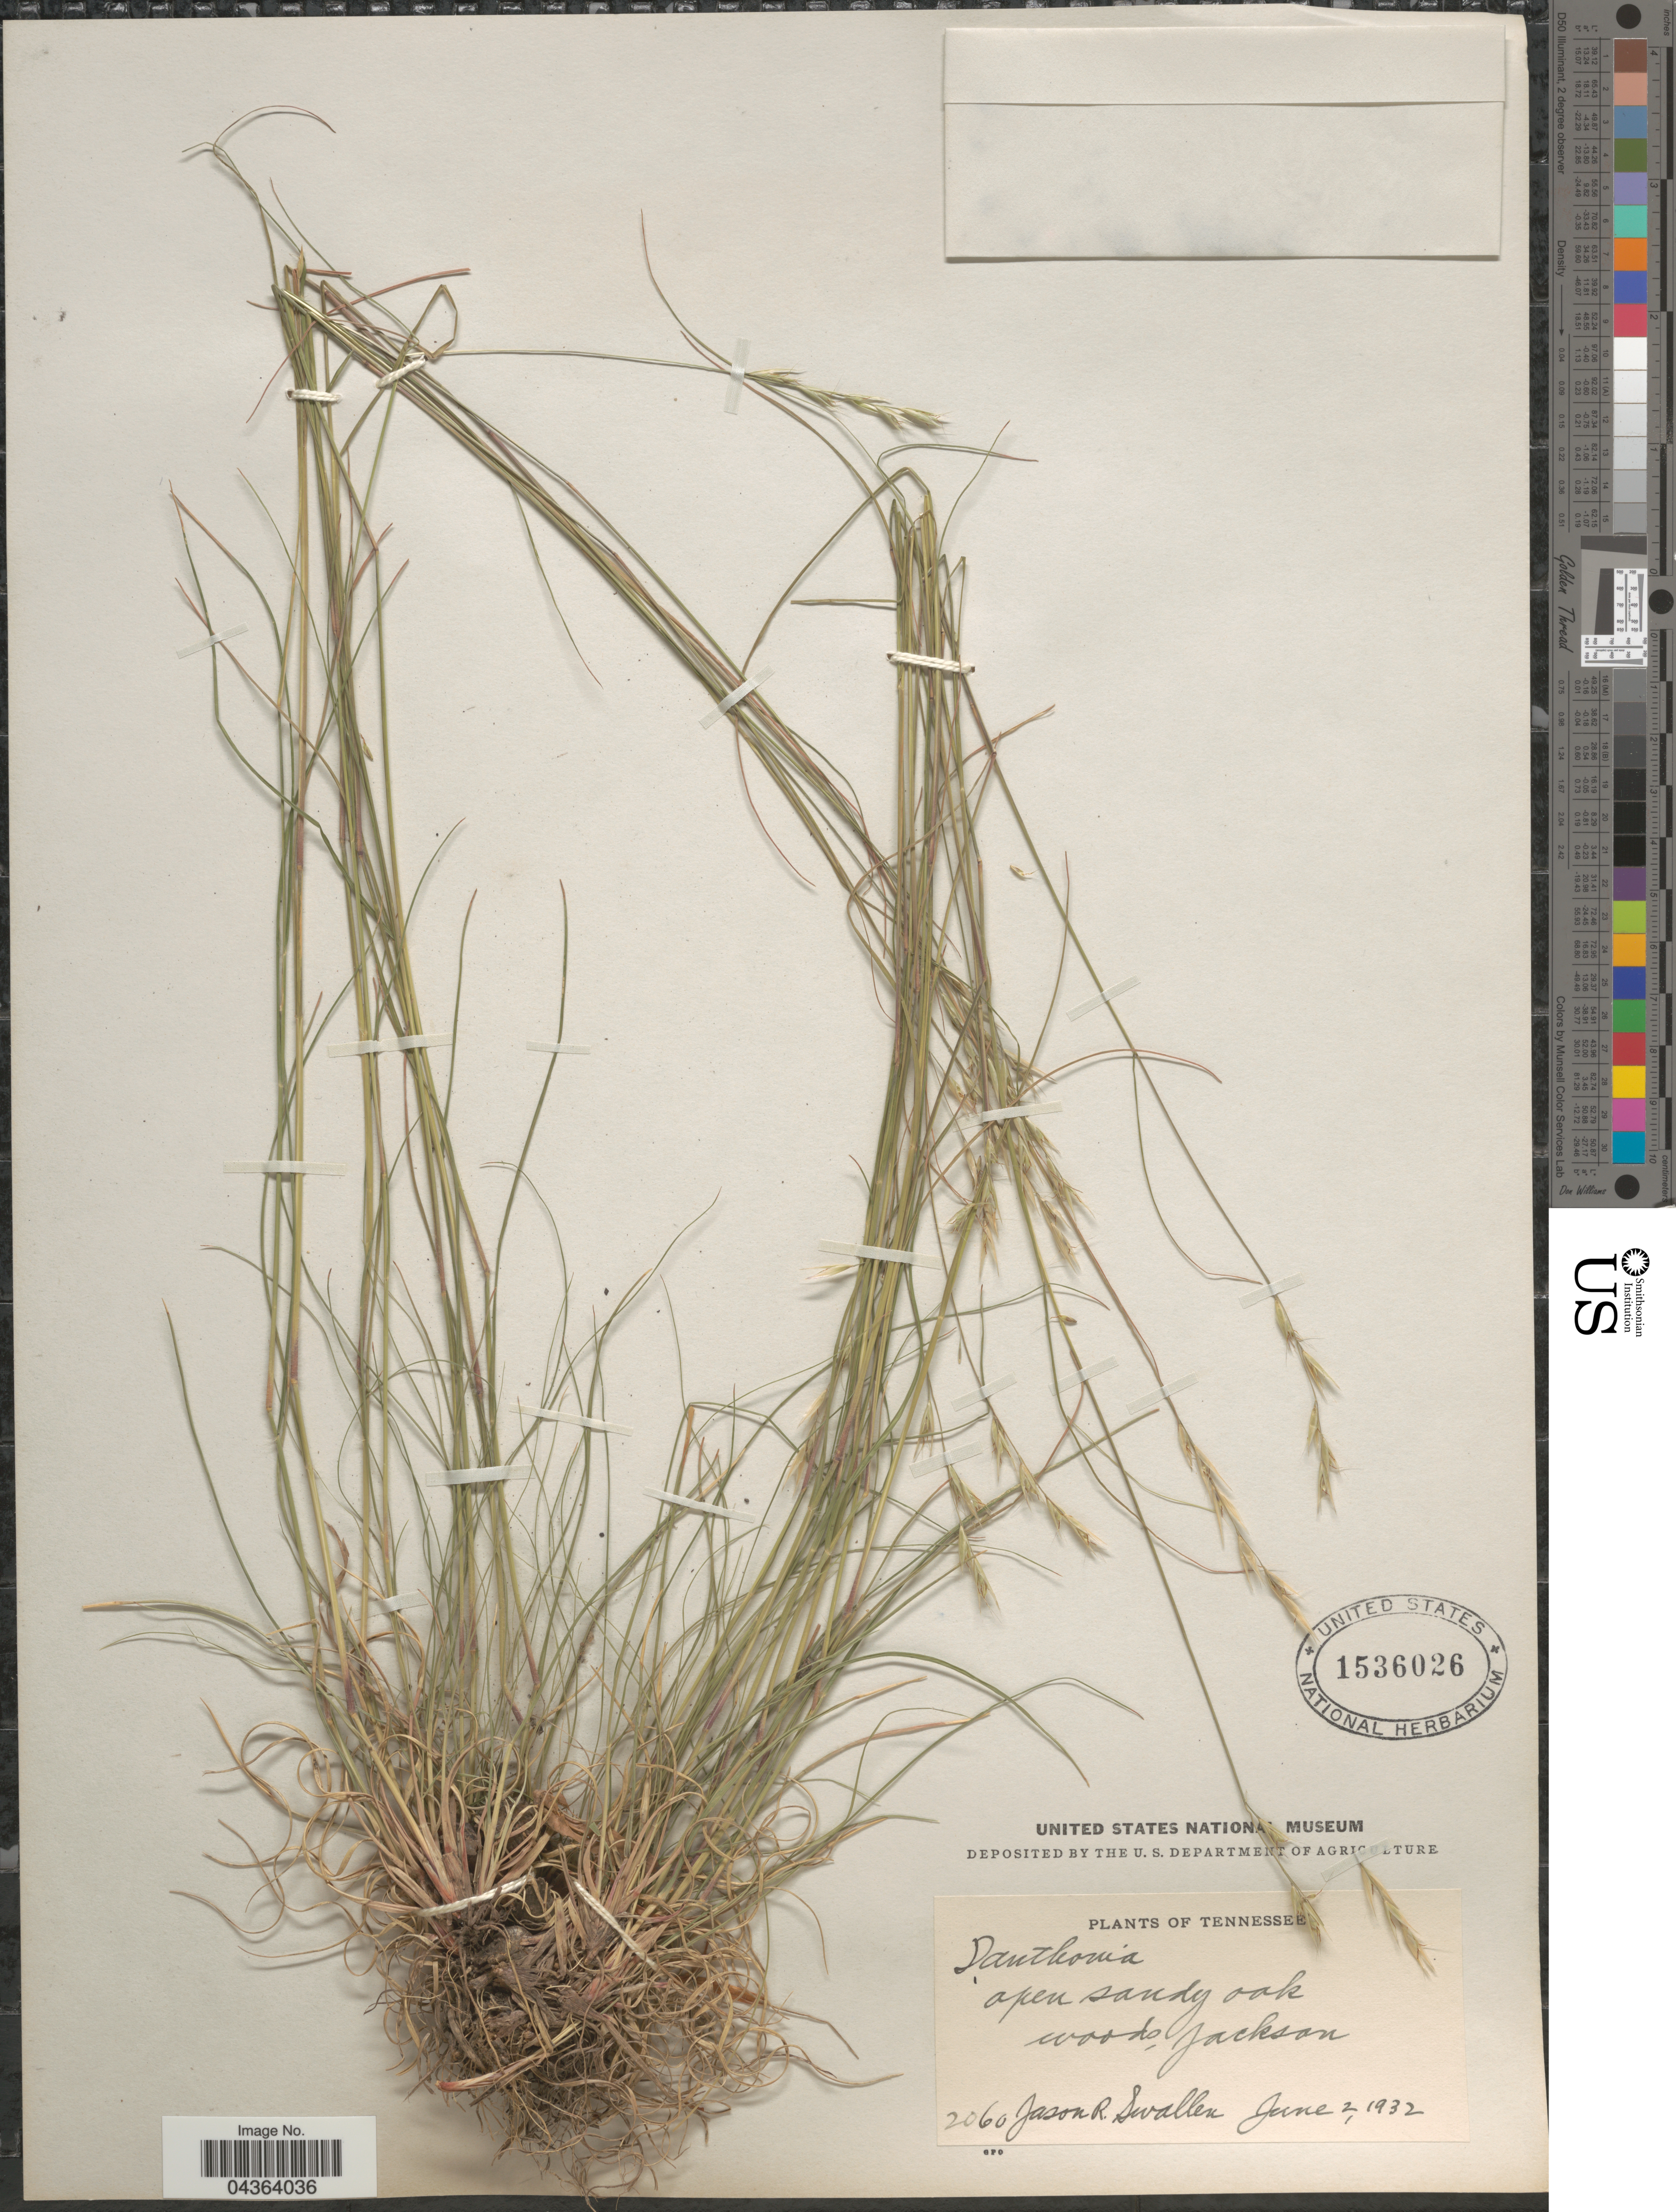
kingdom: Plantae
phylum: Tracheophyta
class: Liliopsida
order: Poales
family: Poaceae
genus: Danthonia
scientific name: Danthonia spicata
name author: (L.) P. Beauv. ex Roem. & Schult.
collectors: J. R. Swallen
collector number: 2060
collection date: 1932-06-02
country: United States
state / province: Tennessee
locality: Open sandy oak woods, Jackson.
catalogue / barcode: US 1536026